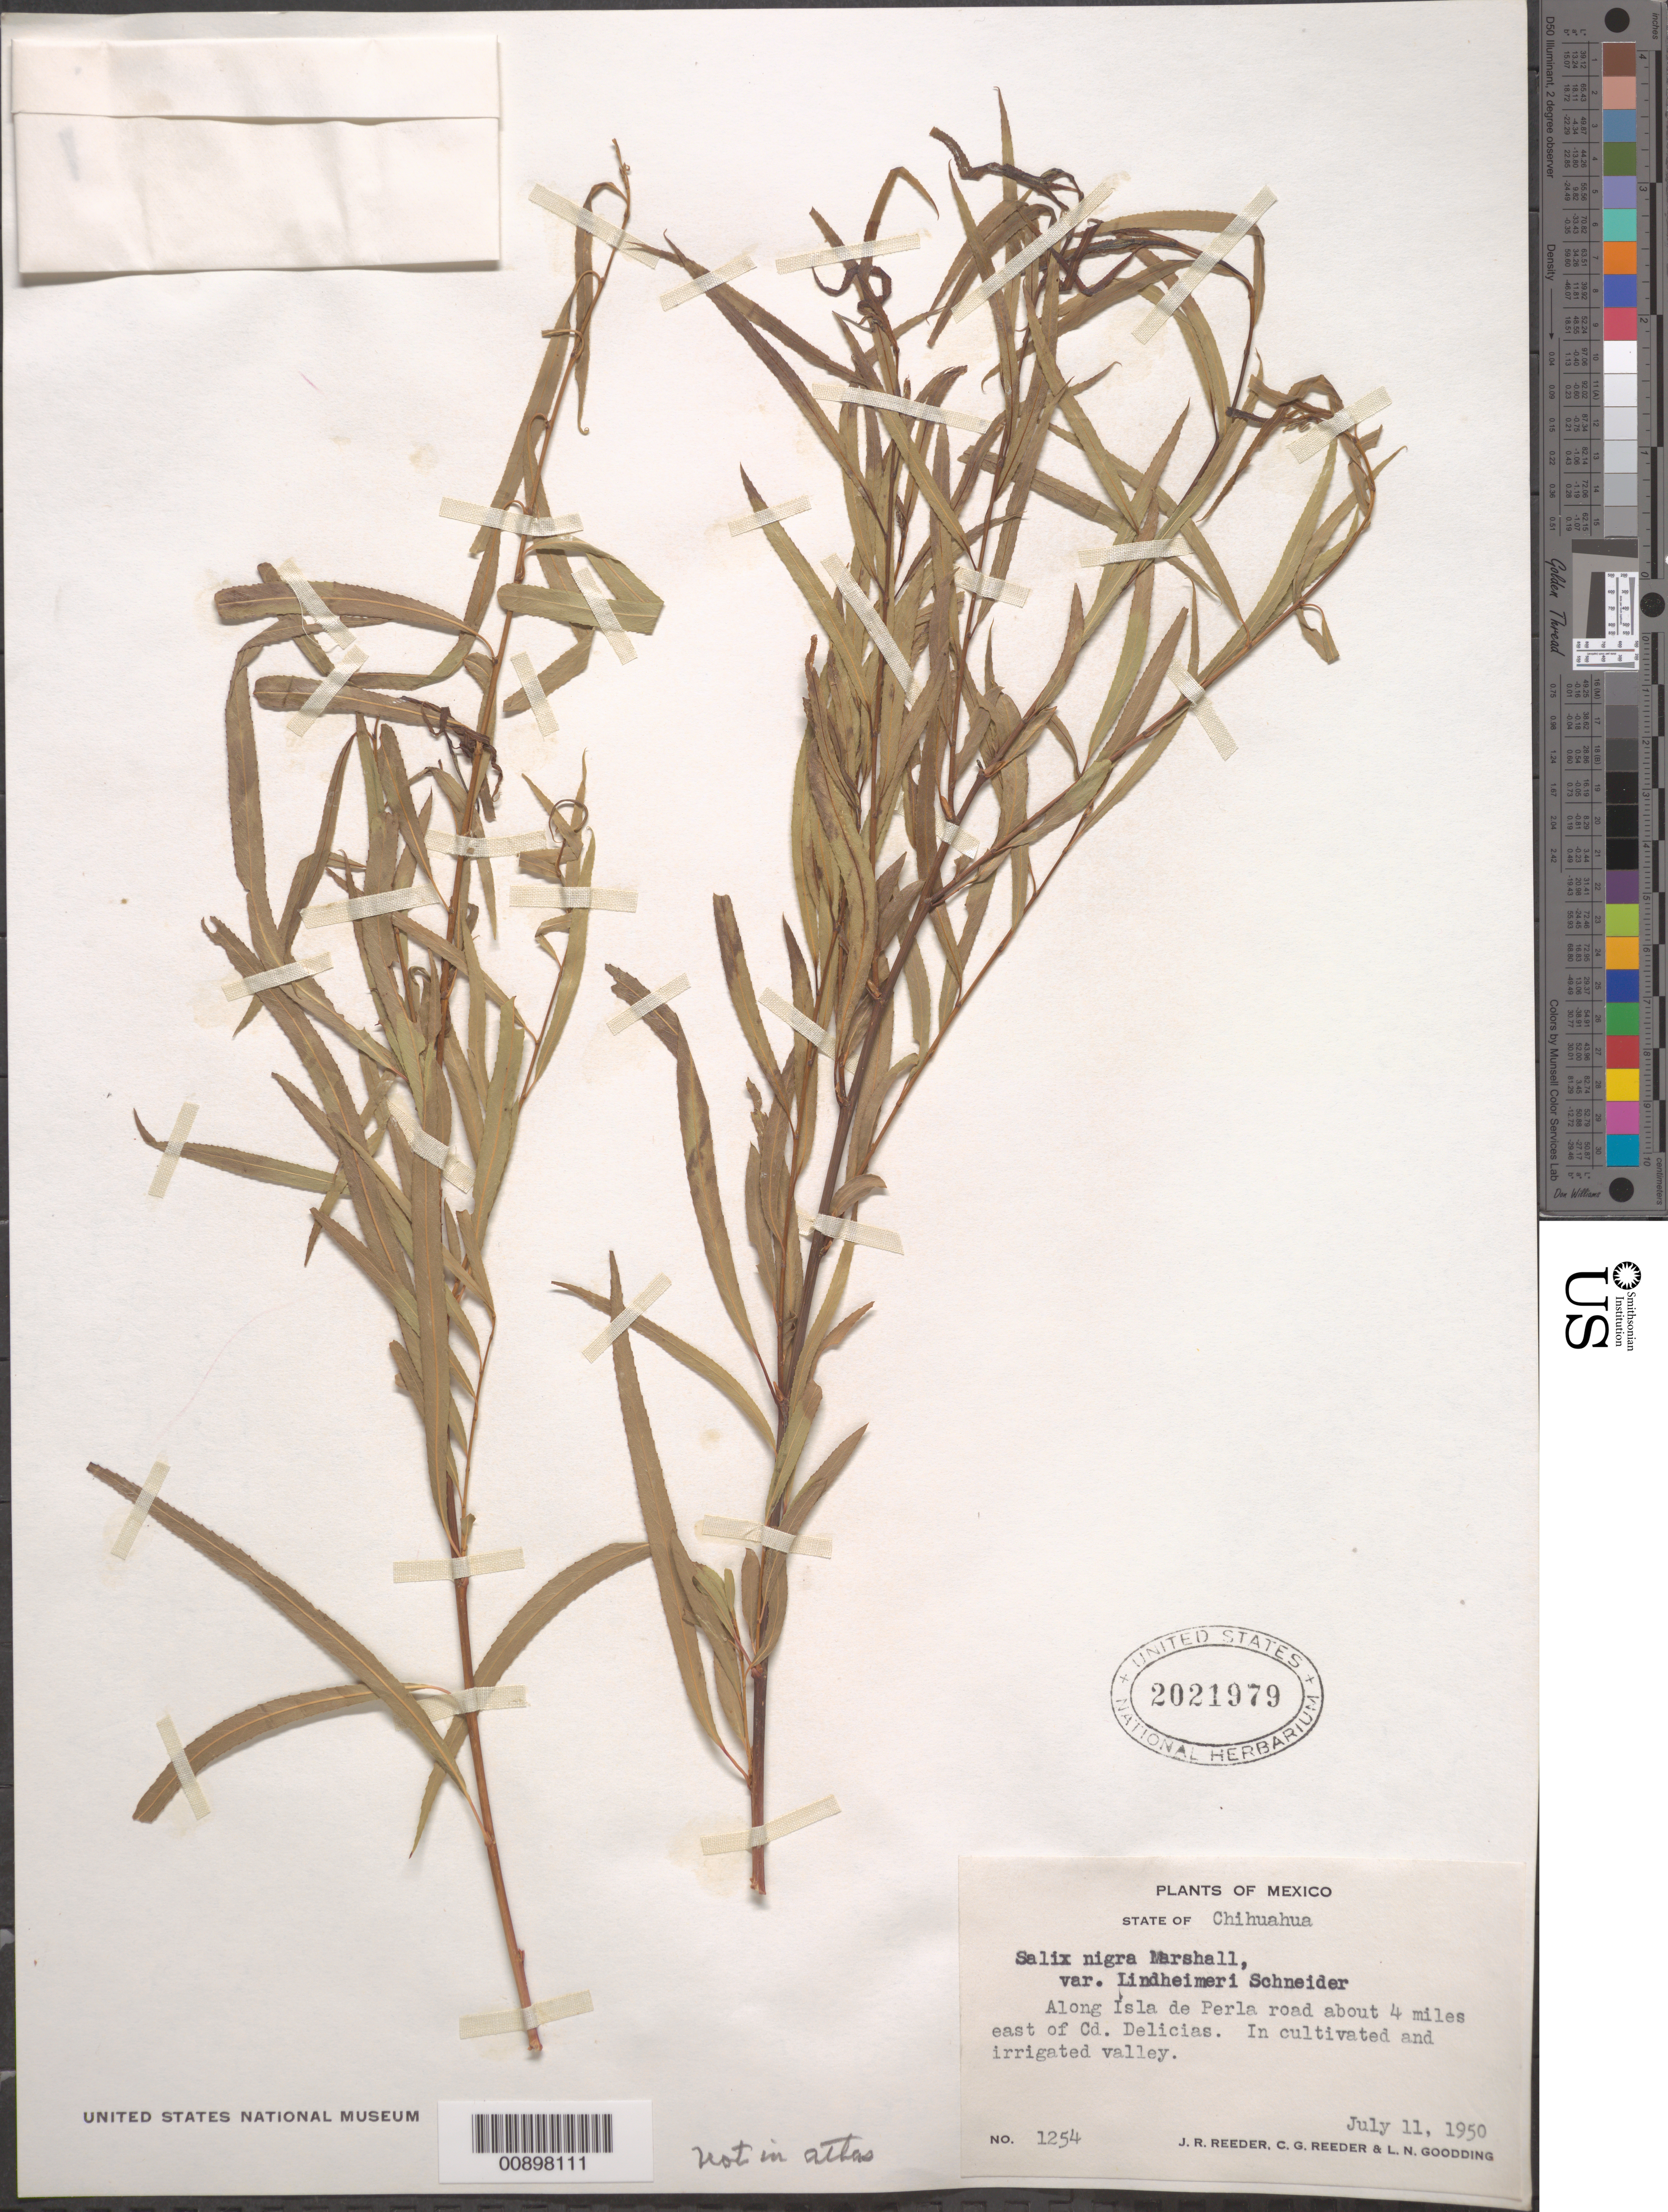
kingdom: Plantae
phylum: Tracheophyta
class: Magnoliopsida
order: Malpighiales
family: Salicaceae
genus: Salix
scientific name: Salix nigra var. lindheimeri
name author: C.K. Schneid.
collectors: J. R. Reeder, C. G. Reeder & L. N. Goodding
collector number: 1254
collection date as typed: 11 Jul 1950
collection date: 1950-07-11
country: Mexico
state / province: Chihuahua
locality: Along Isla de Perla road about 4 miles east of Cd. Delicias, Chihuahua.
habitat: In cultivated and irrigated valley.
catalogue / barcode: US 2021979